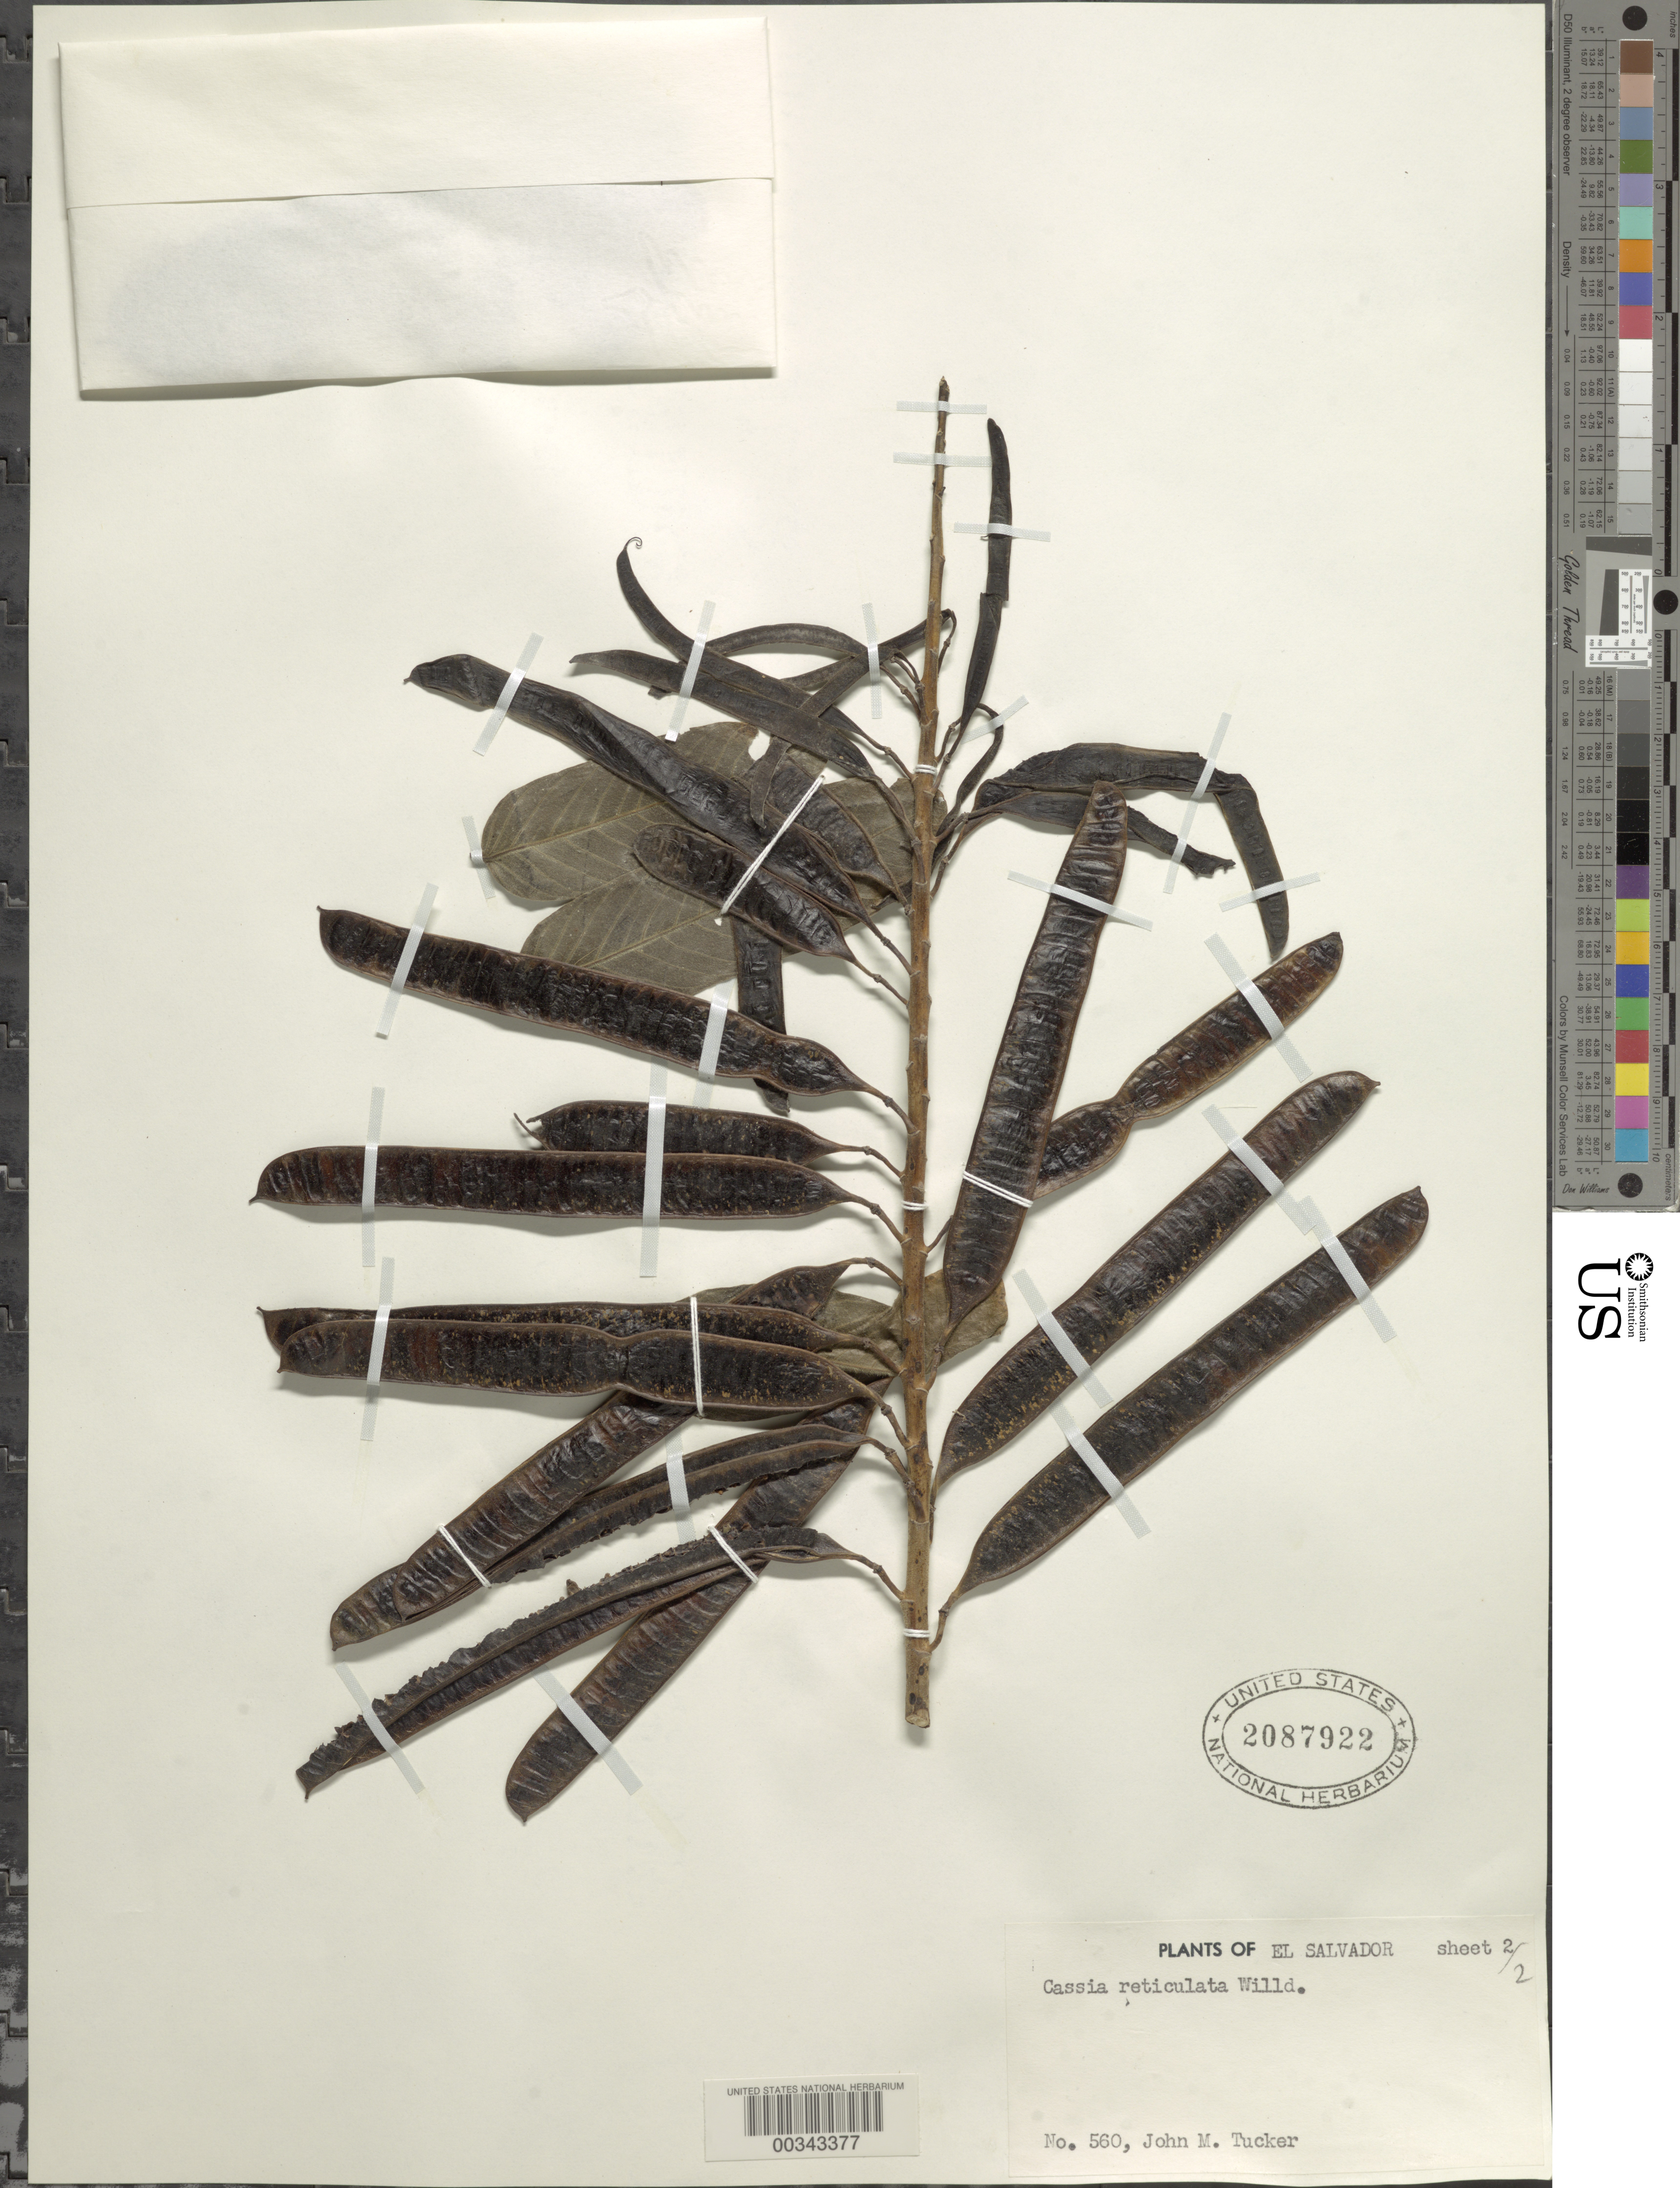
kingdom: Plantae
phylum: Tracheophyta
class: Magnoliopsida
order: Fabales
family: Fabaceae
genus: Senna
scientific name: Senna reticulata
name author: (Willd.) H.S. Irwin & Barneby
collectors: J. M. Tucker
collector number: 560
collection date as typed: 16 Dec 1941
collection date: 1941-12-16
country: El Salvador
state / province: Morazán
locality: N of montecristo 0.5-1 km, ca 16 km ne of san miguel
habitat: Edge of stream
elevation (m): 150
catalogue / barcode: US 2087922